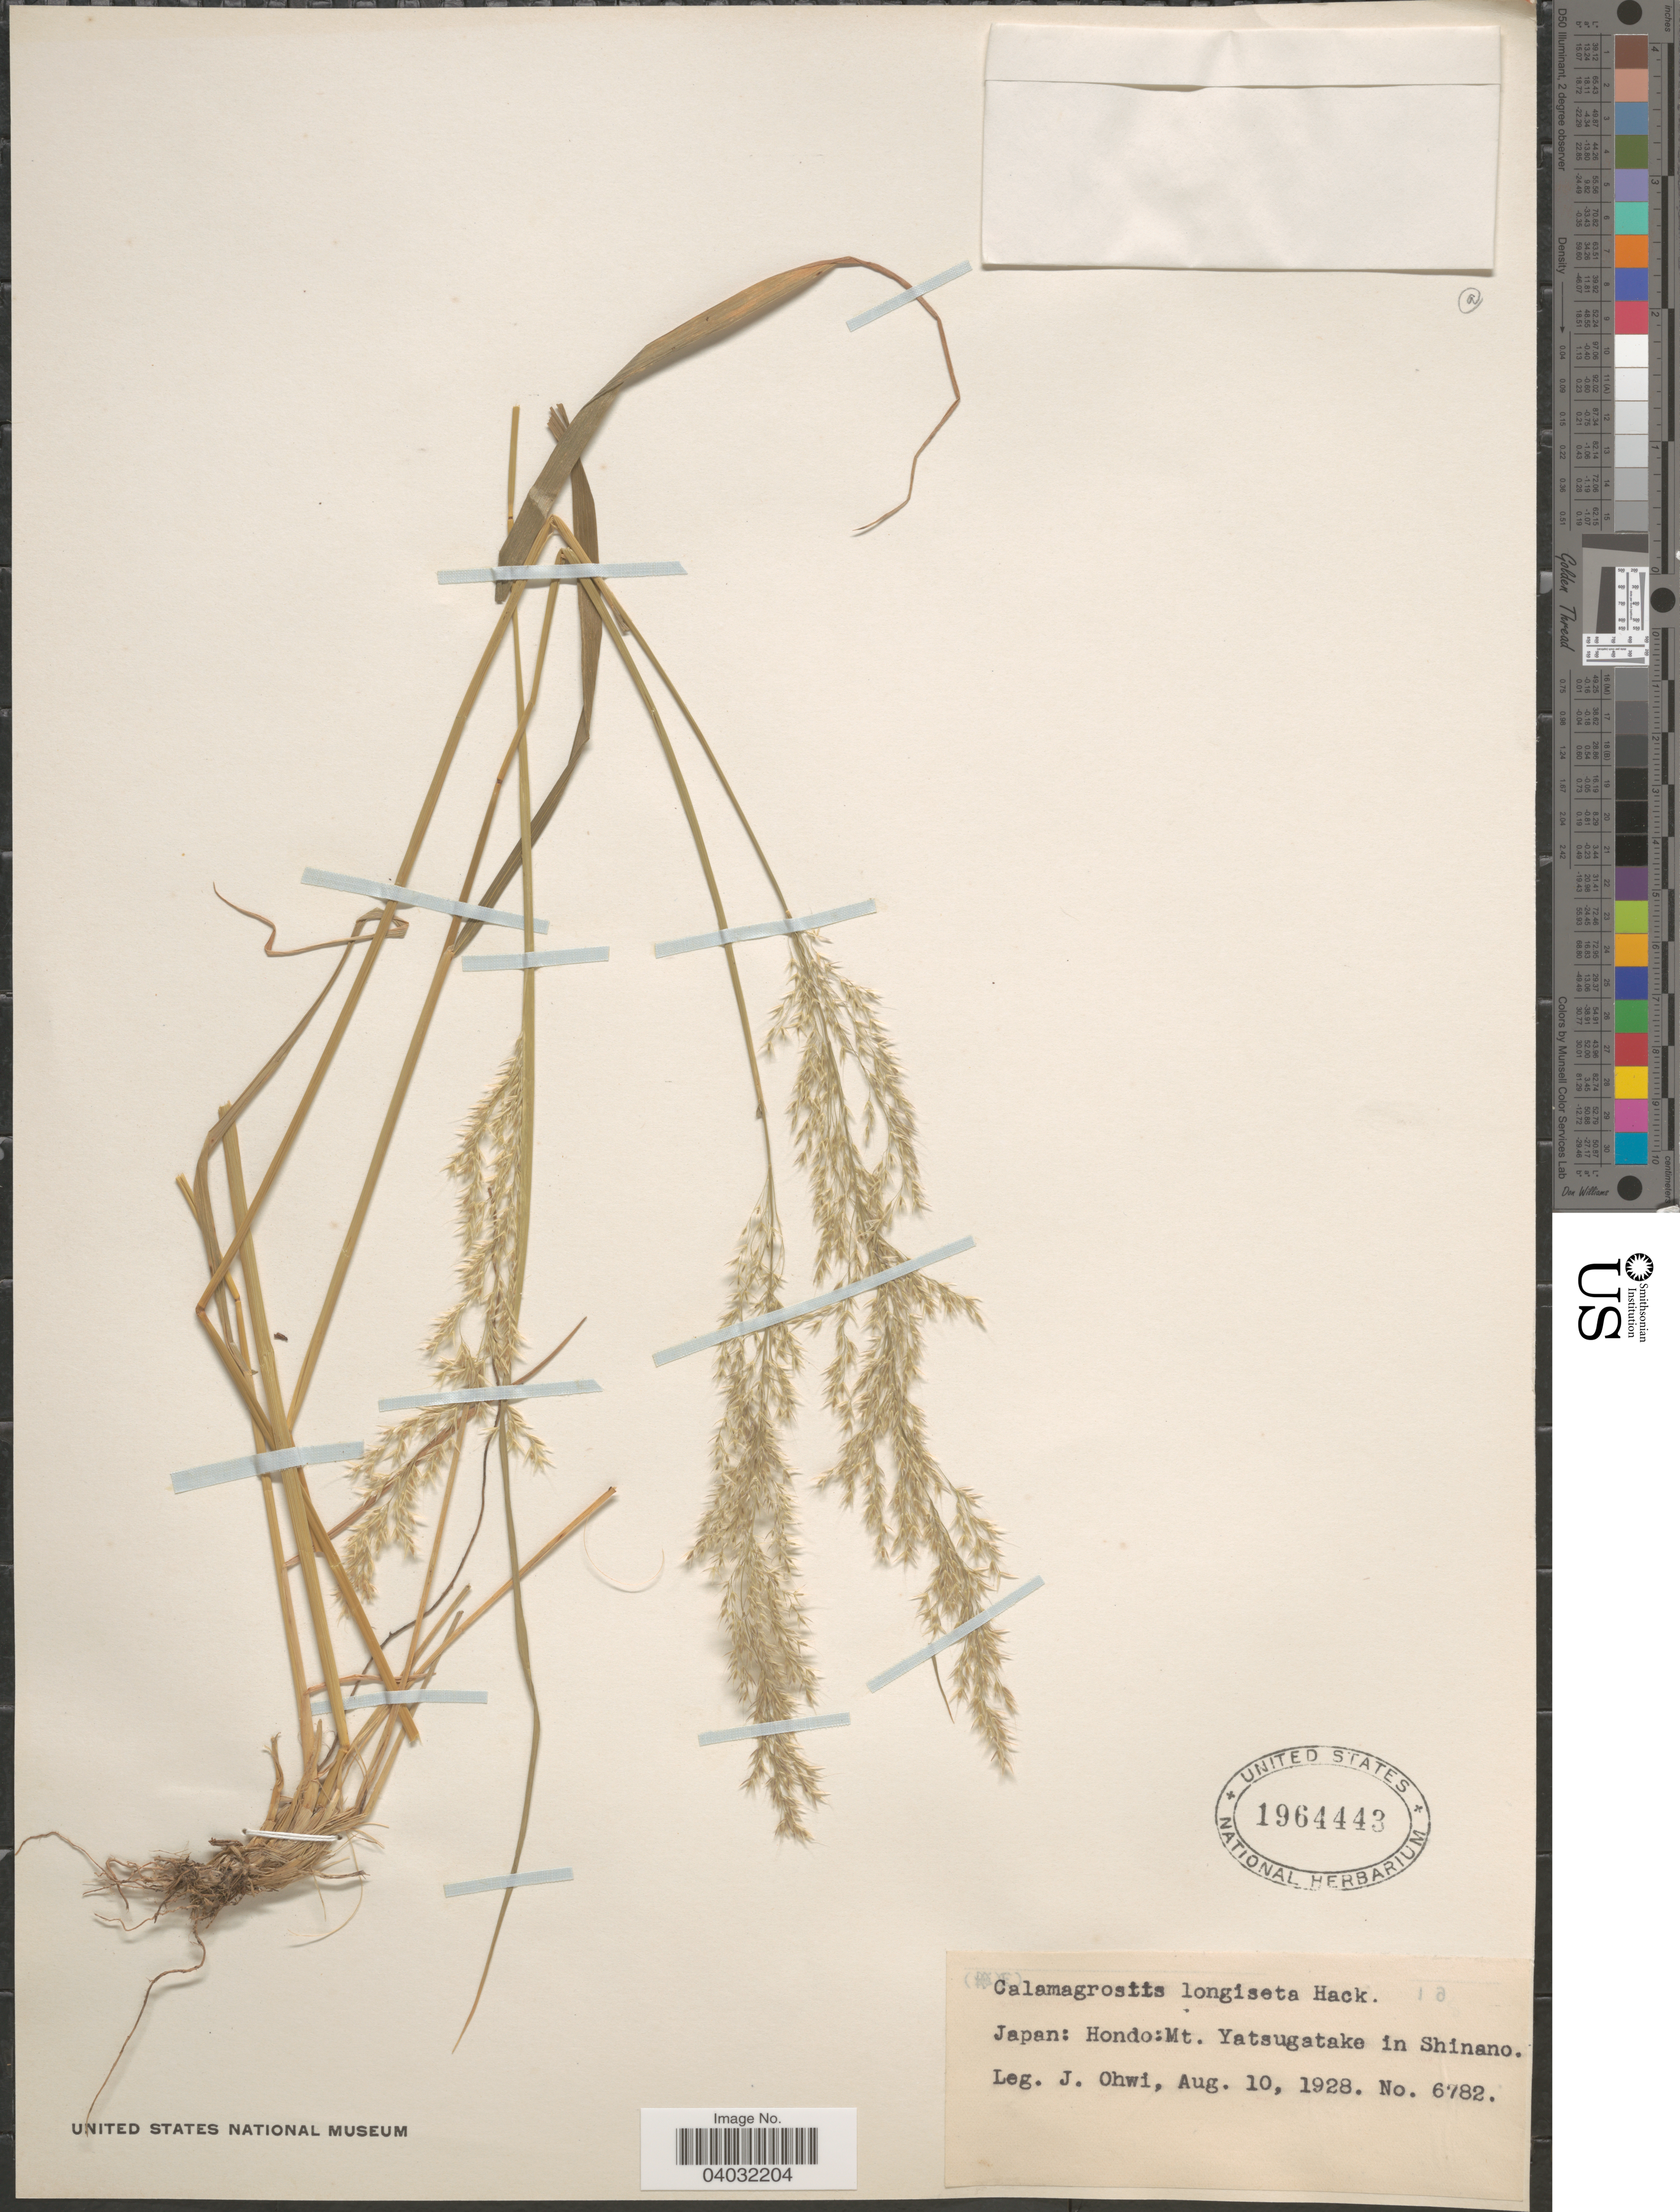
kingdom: Plantae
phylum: Tracheophyta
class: Liliopsida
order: Poales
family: Poaceae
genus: Calamagrostis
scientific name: Calamagrostis longiseta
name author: Hack.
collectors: J. Ohwi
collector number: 6782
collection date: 1928-08-10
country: Japan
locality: Hondo:Mt. Yatsugatake in Shinano.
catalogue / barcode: US 1964443